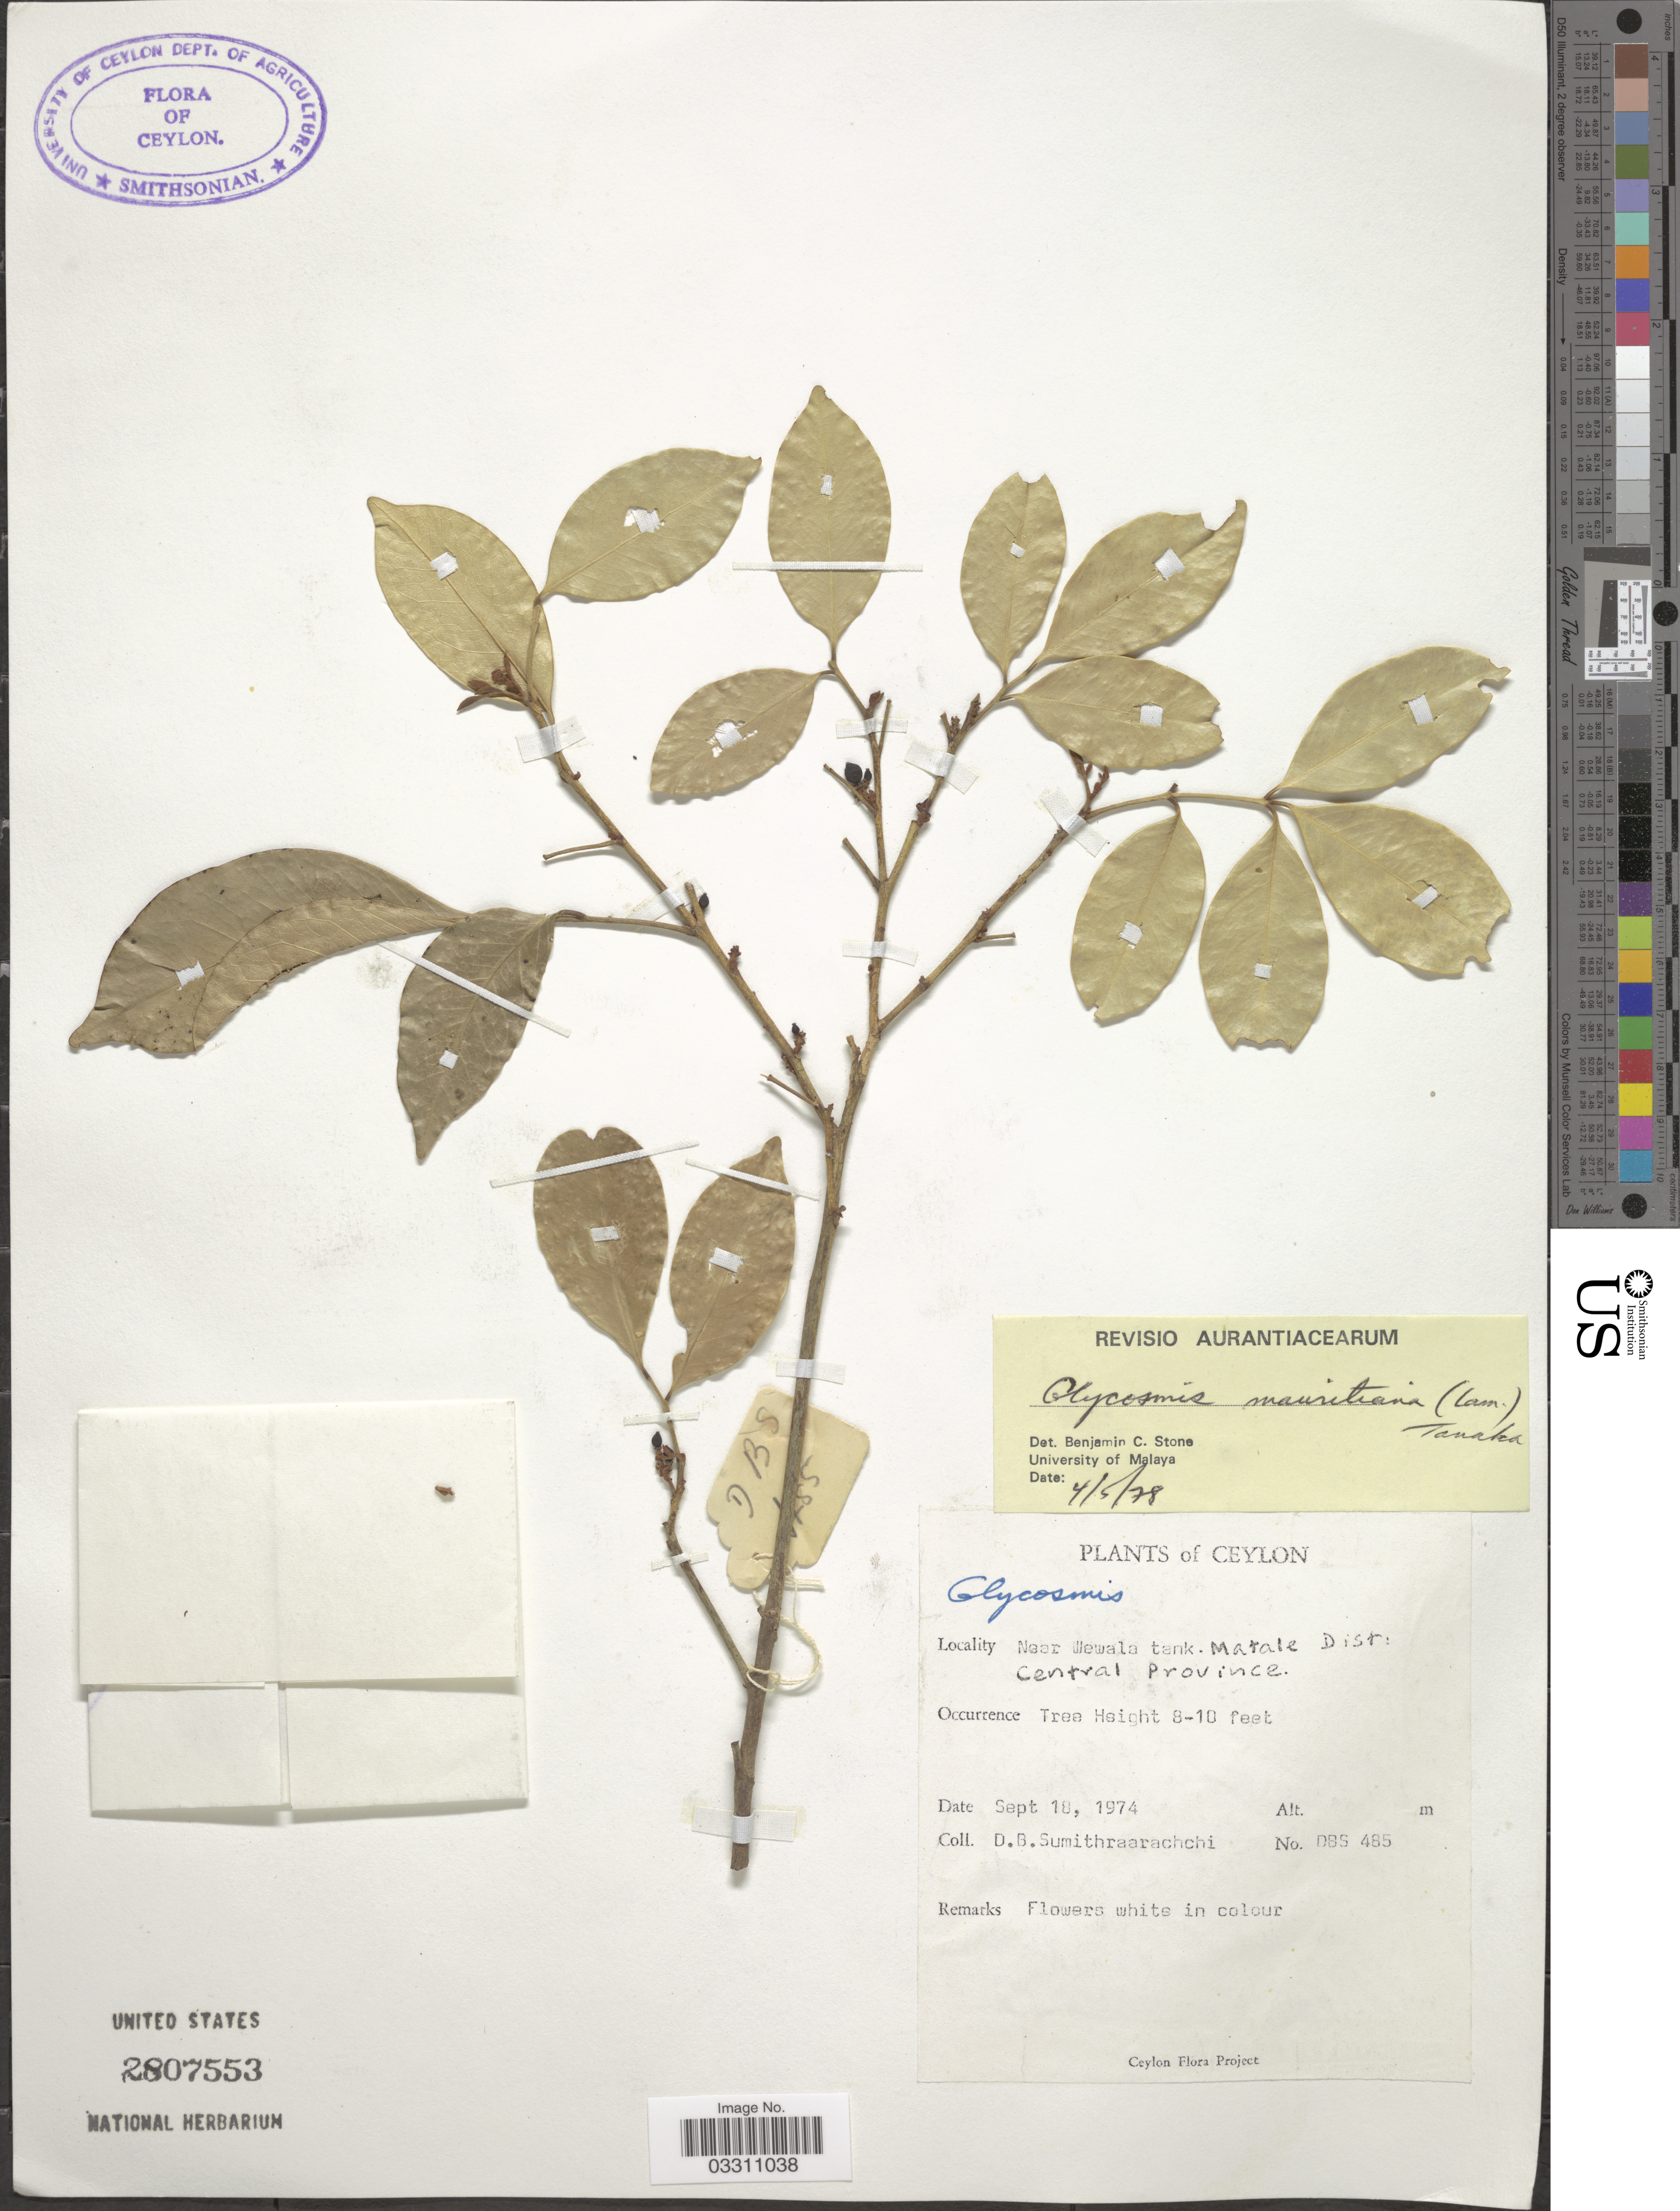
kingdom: Plantae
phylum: Tracheophyta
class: Magnoliopsida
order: Sapindales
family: Rutaceae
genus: Glycosmis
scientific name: Glycosmis mauritiana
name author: (Lamkey) Tanaka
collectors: D. B. Sumithraarachchi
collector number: DBS485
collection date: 1974-09-18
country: Sri Lanka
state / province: Central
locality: Ceylon, Near Wewala tank, Matale Dist.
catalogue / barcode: US 2807553